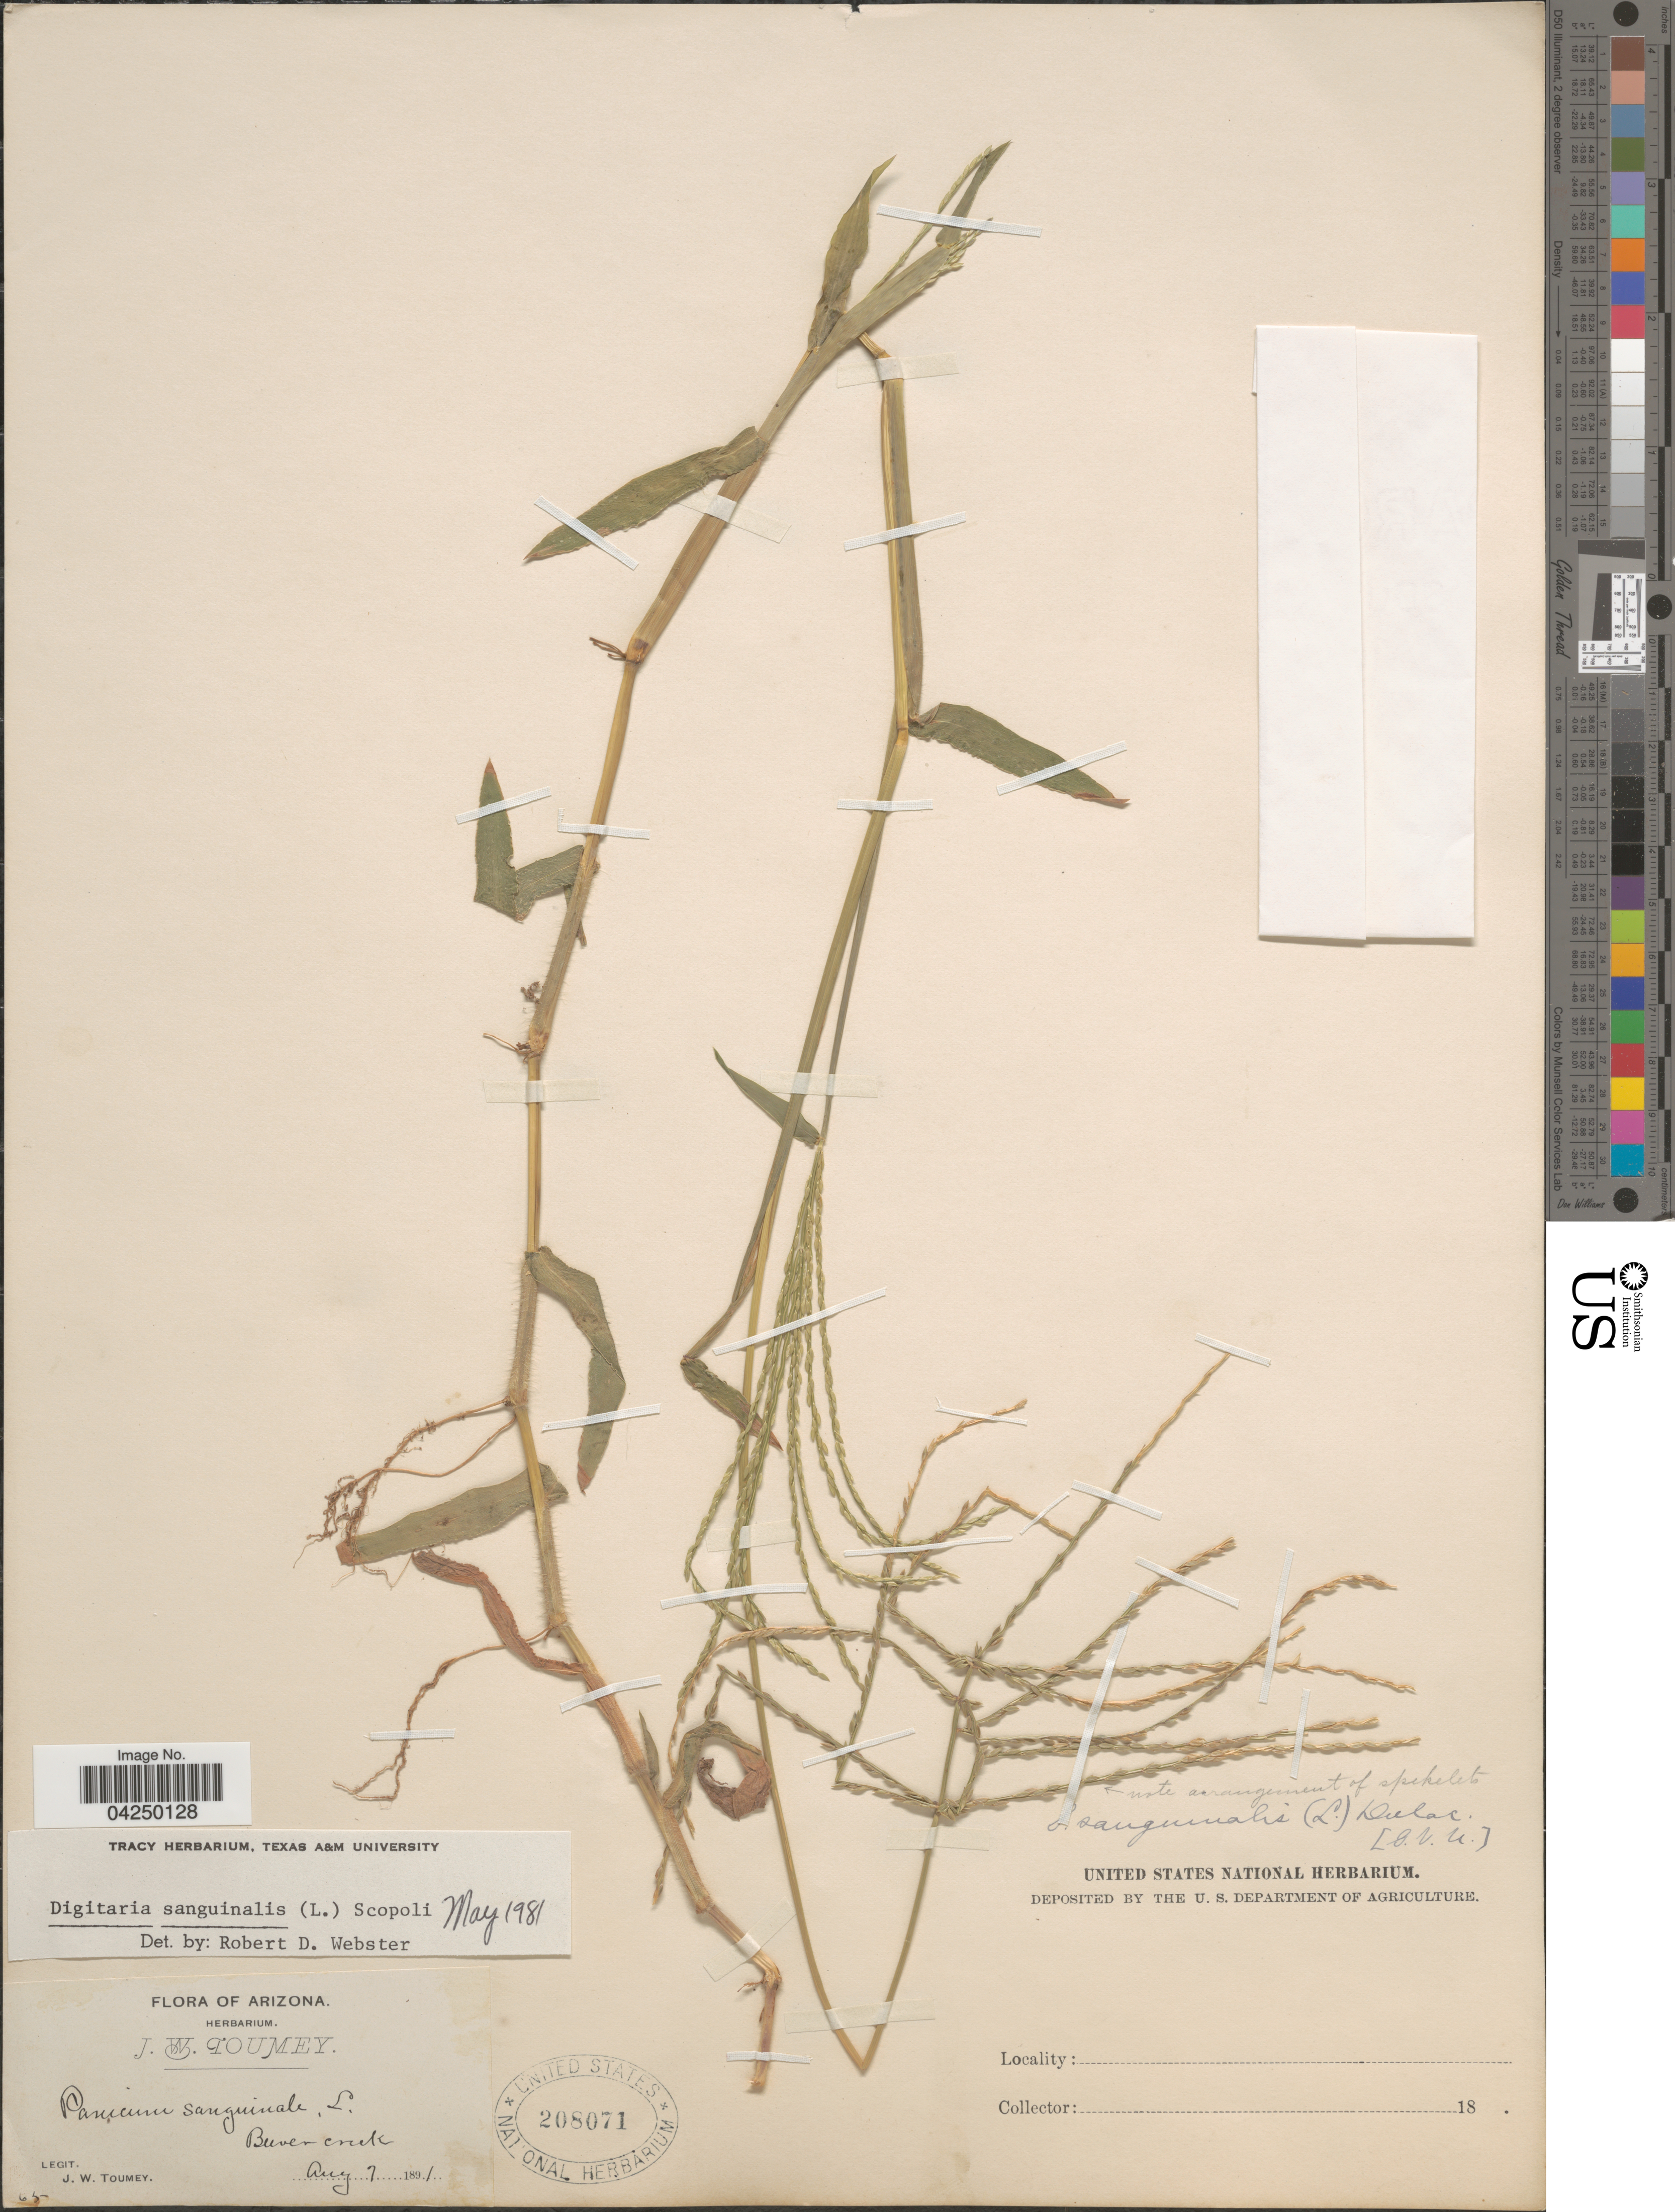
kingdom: Plantae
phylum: Tracheophyta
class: Liliopsida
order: Poales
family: Poaceae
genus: Digitaria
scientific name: Digitaria sanguinalis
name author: (L.) Scop.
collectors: J. W. Toumey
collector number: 65*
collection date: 1891-08-07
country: United States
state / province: Arizona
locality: Beever Creek.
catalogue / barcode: US 208071